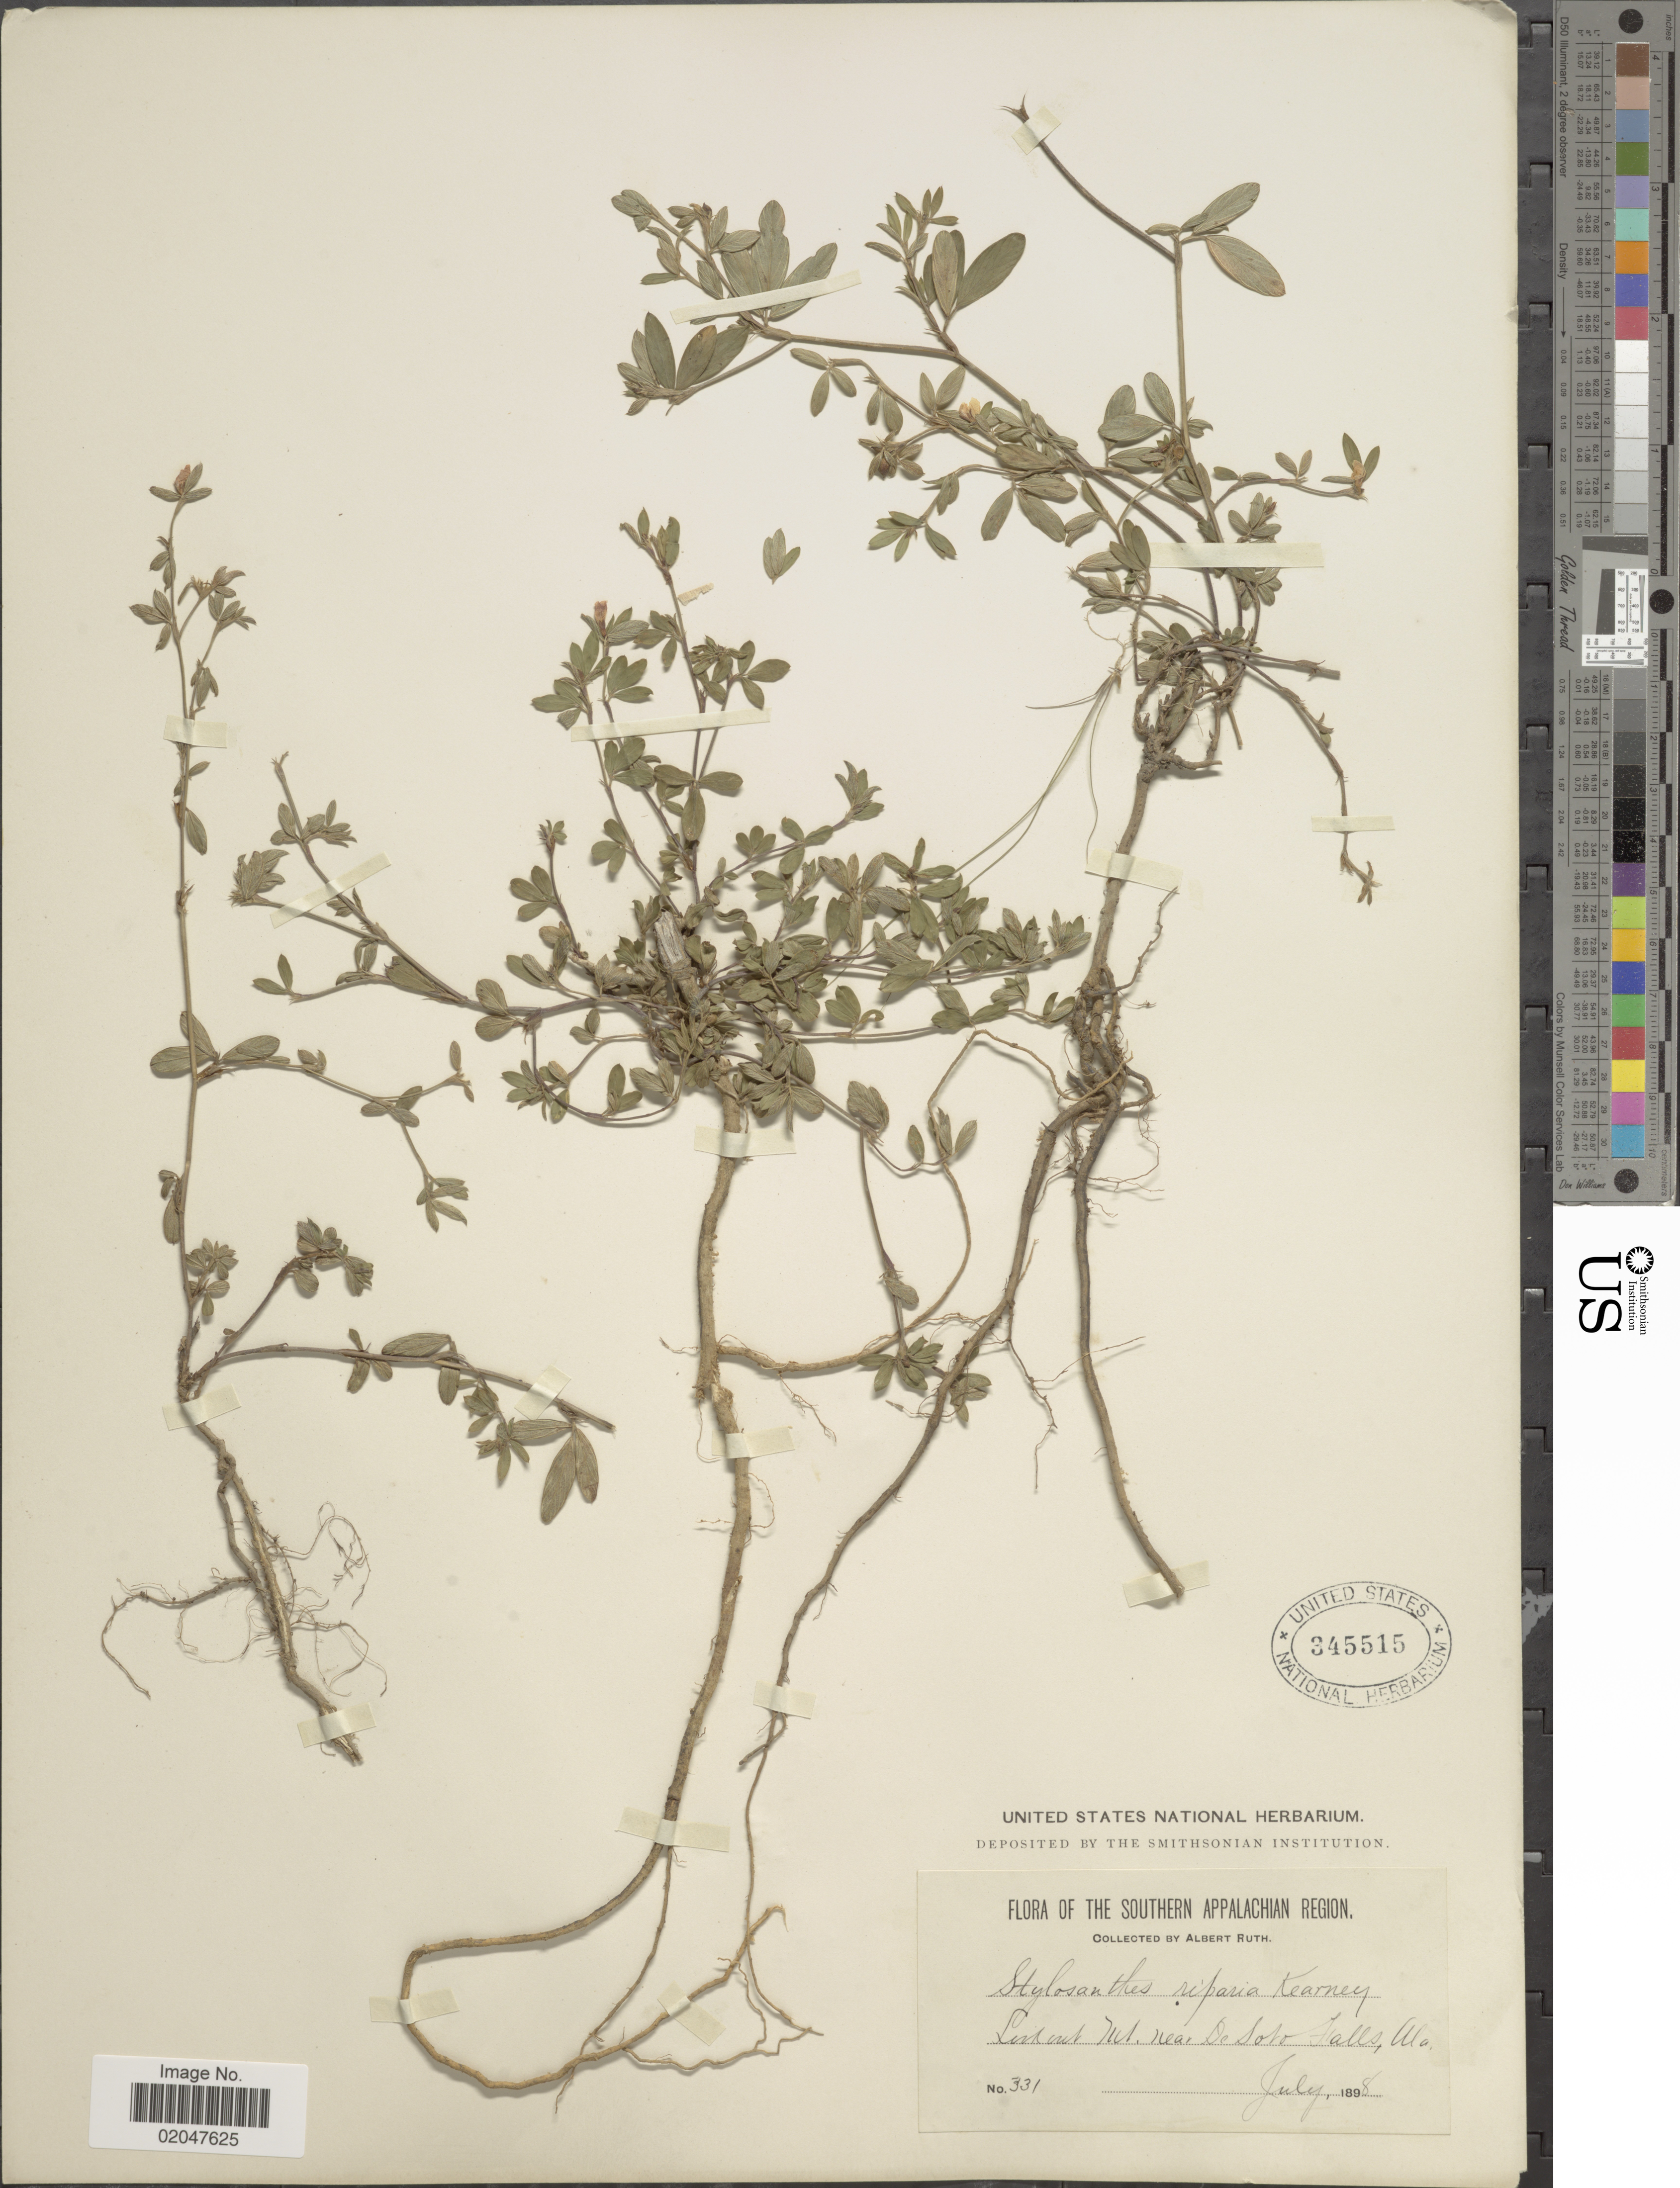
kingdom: Plantae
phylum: Tracheophyta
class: Magnoliopsida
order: Fabales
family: Fabaceae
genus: Stylosanthes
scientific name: Stylosanthes biflora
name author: (L.) Britton et al.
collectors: A. Ruth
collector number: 331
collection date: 1898-07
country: United States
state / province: Alabama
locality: Southern Appalachian Region, Lookout Mt. near De Soto Falls, Ala.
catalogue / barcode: US 345515